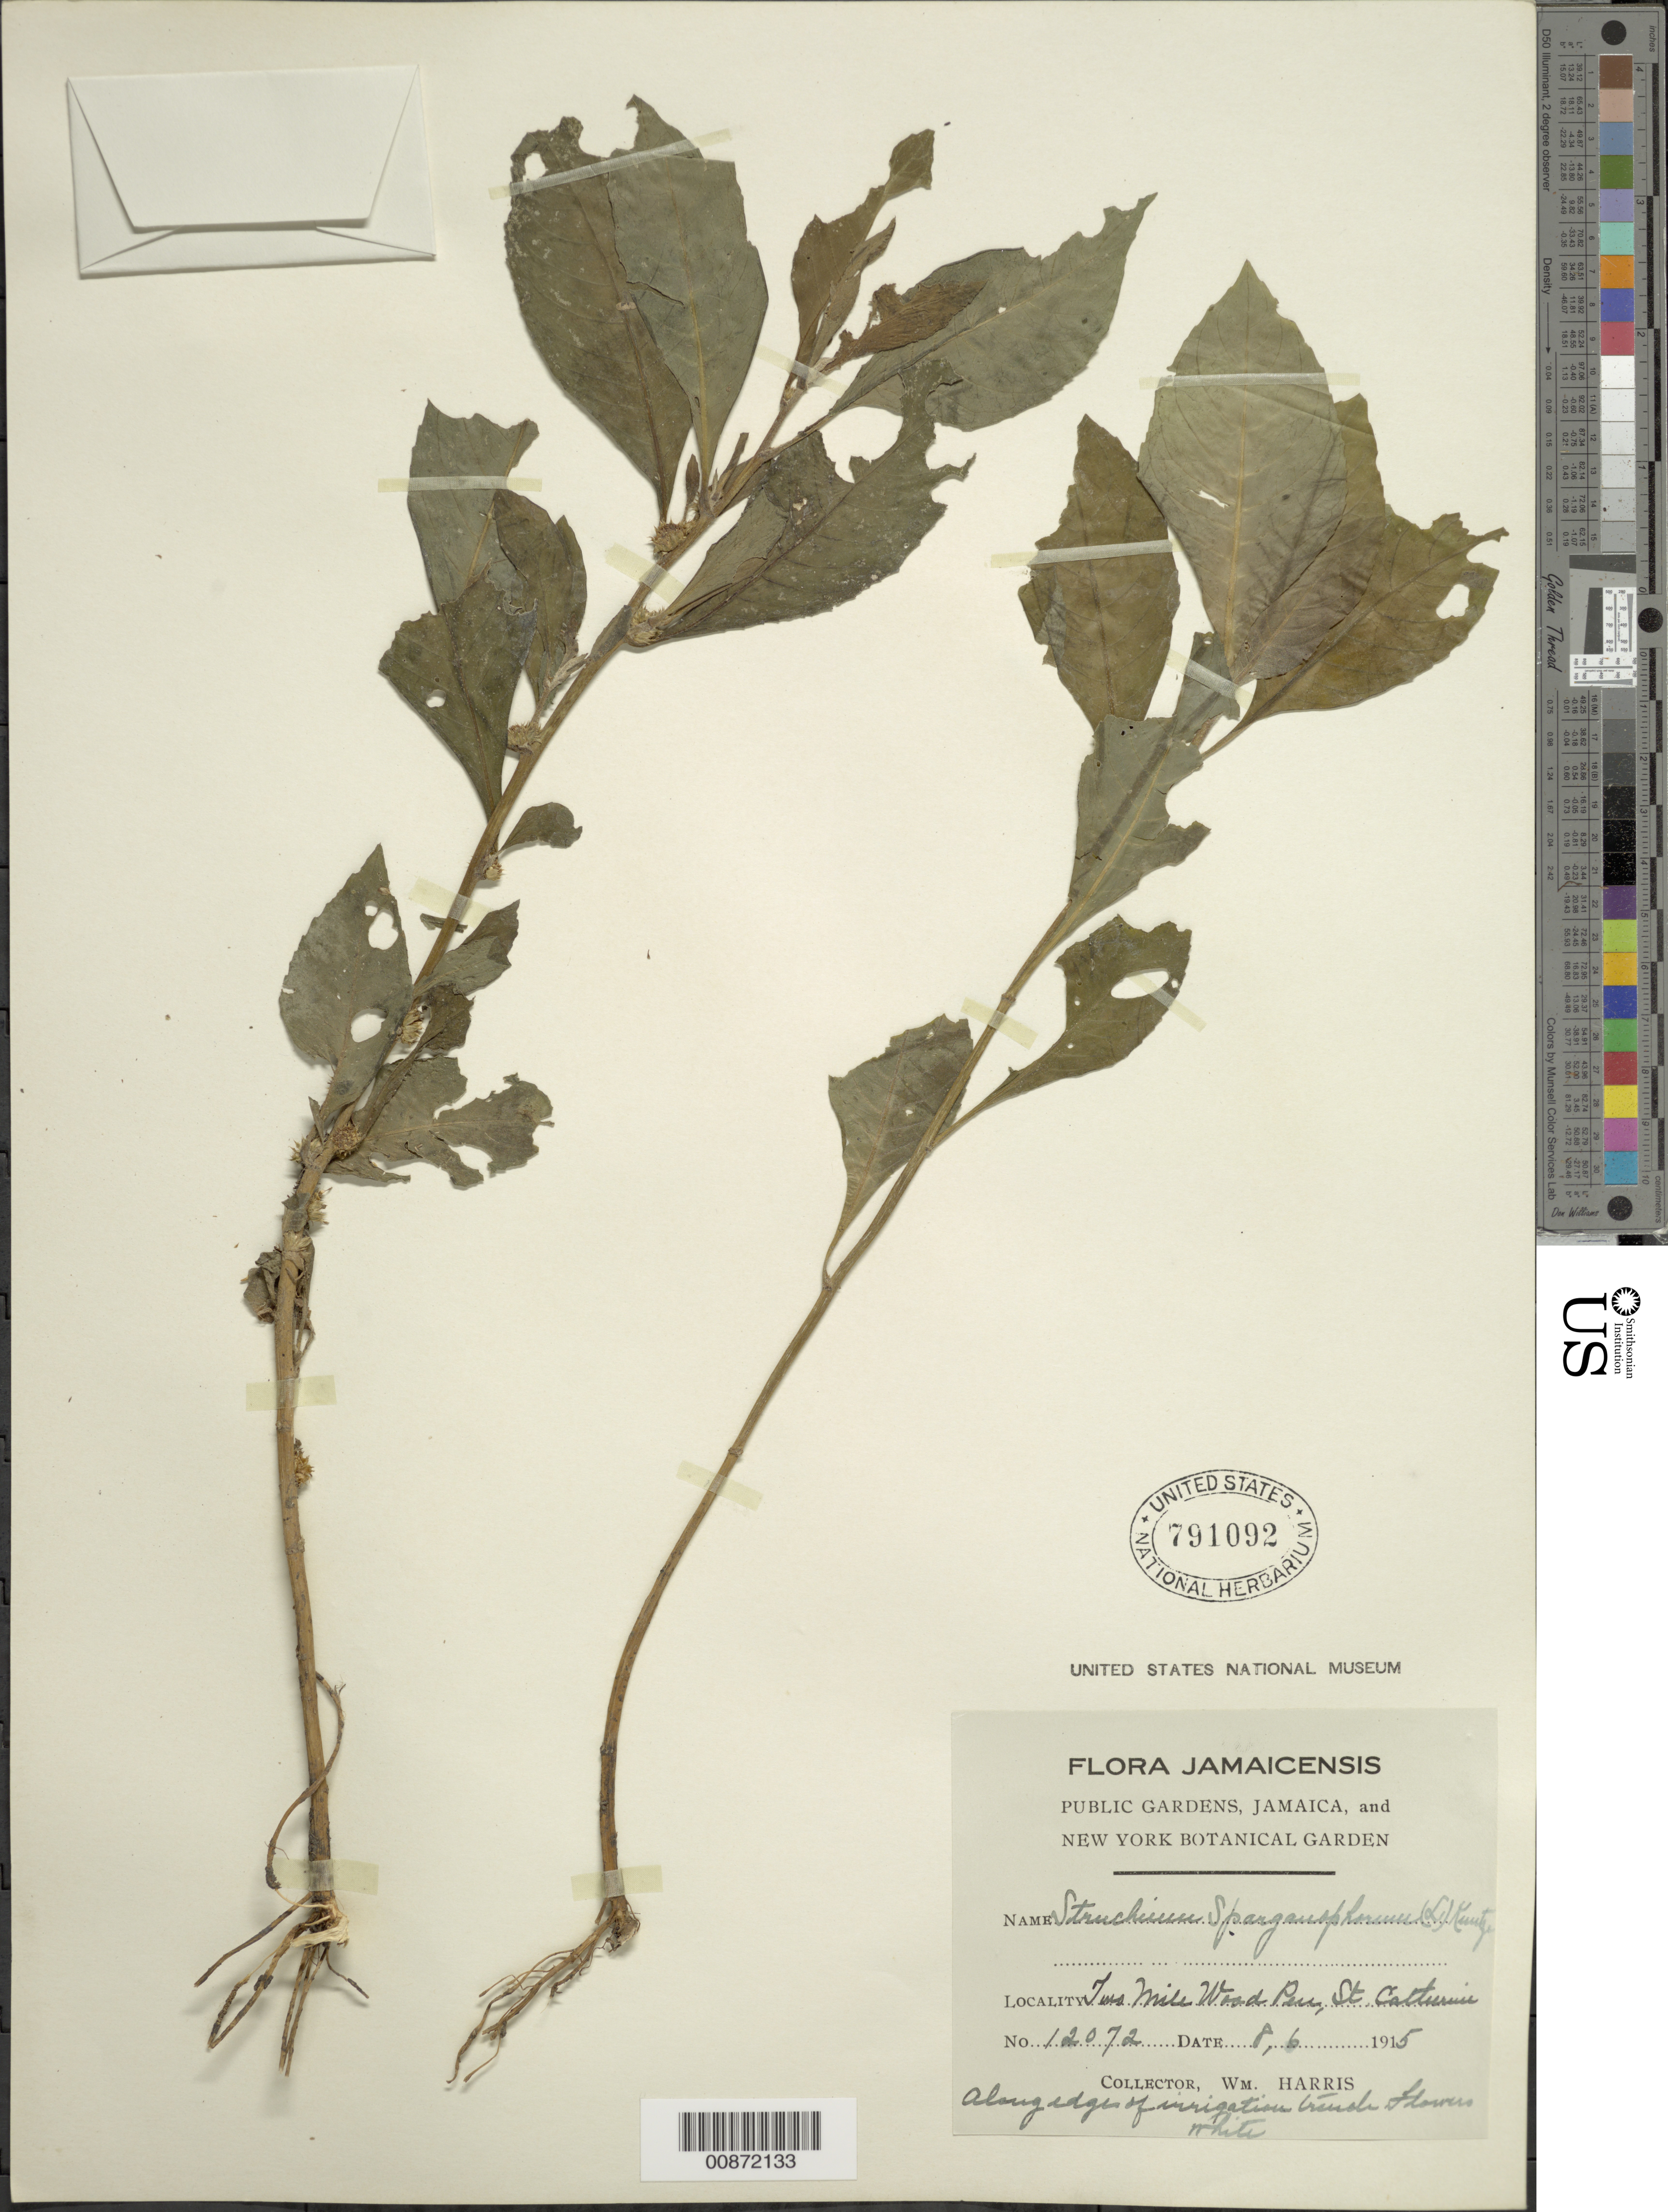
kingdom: Plantae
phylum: Tracheophyta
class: Magnoliopsida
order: Asterales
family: Asteraceae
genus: Struchium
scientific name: Struchium sparganophorum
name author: (L.) Kuntze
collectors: W. H. Harris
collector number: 11905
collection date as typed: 24 Mar 1915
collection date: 1915-03-24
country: Jamaica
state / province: Saint Catherine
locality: Belle Vue, near Spanish Town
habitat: Along sides of irrigation trench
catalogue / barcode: US 791092